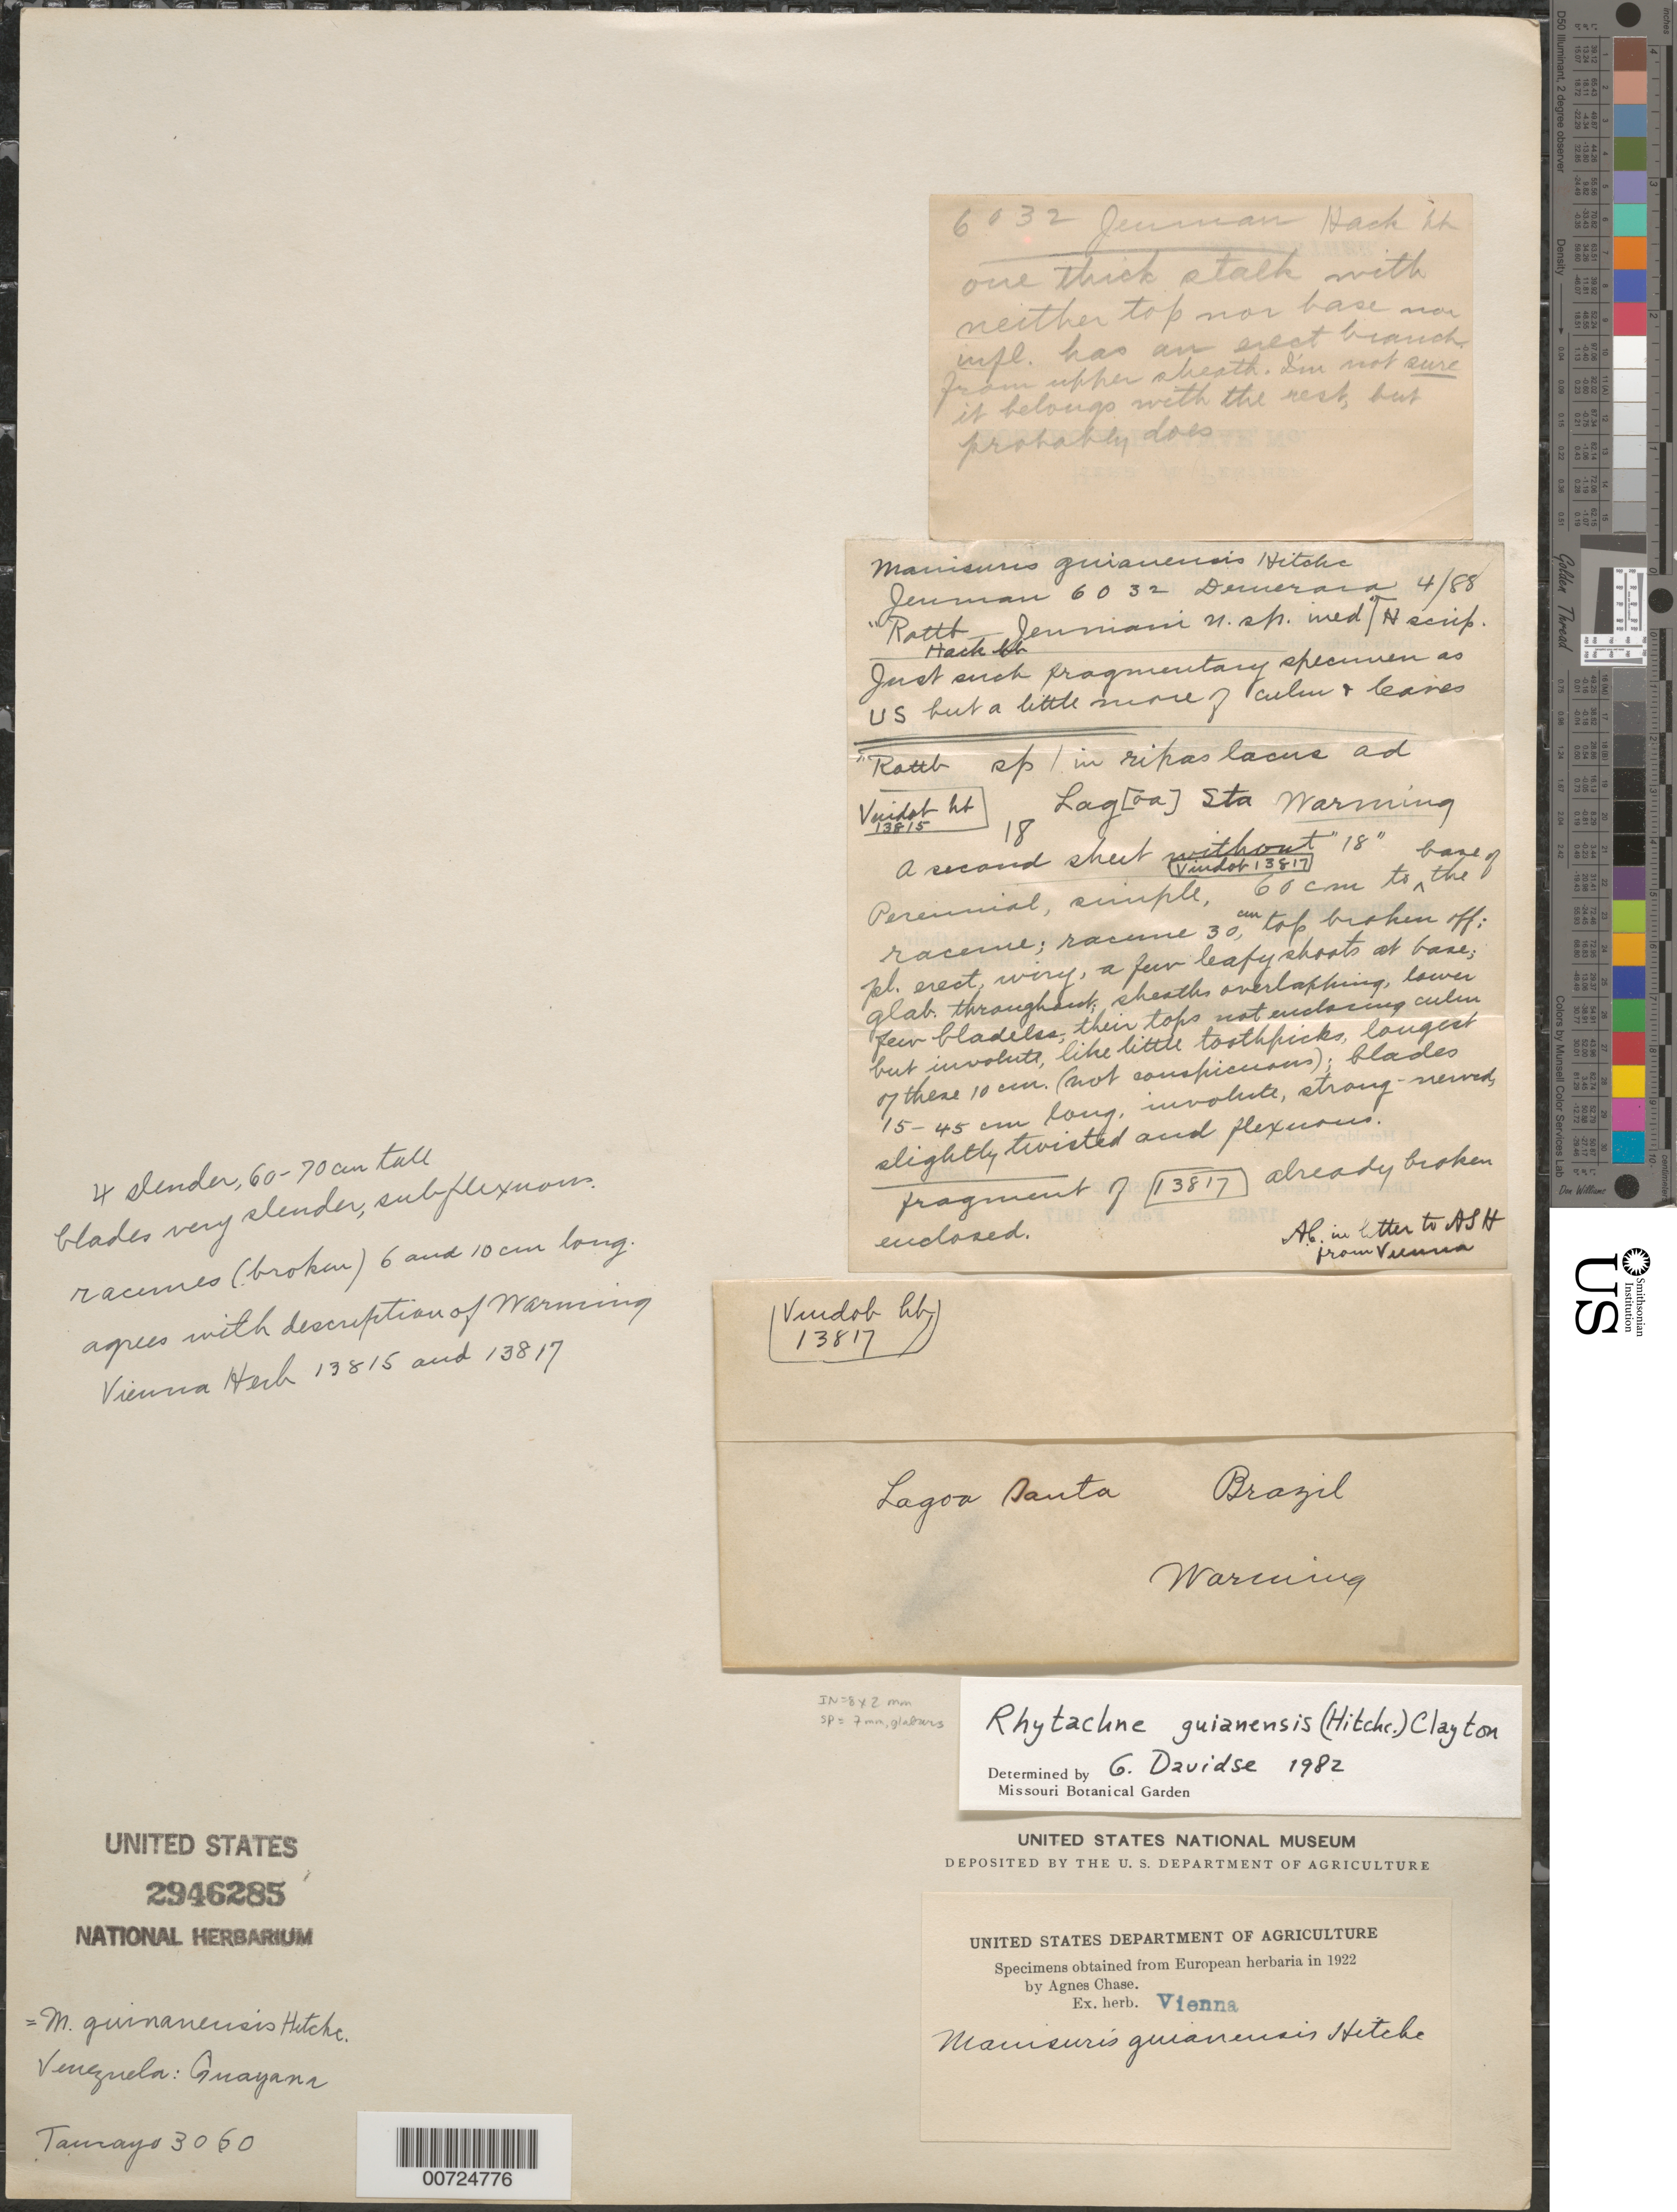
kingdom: Plantae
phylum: Tracheophyta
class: Liliopsida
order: Poales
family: Poaceae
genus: Rhytachne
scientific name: Rhytachne guianensis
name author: (Hitchc.) Clayton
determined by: Davidse, Gerrit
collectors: G. S. Jenman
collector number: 6032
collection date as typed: April 1888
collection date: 1888-04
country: Guyana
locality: Demerara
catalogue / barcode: US 2946285